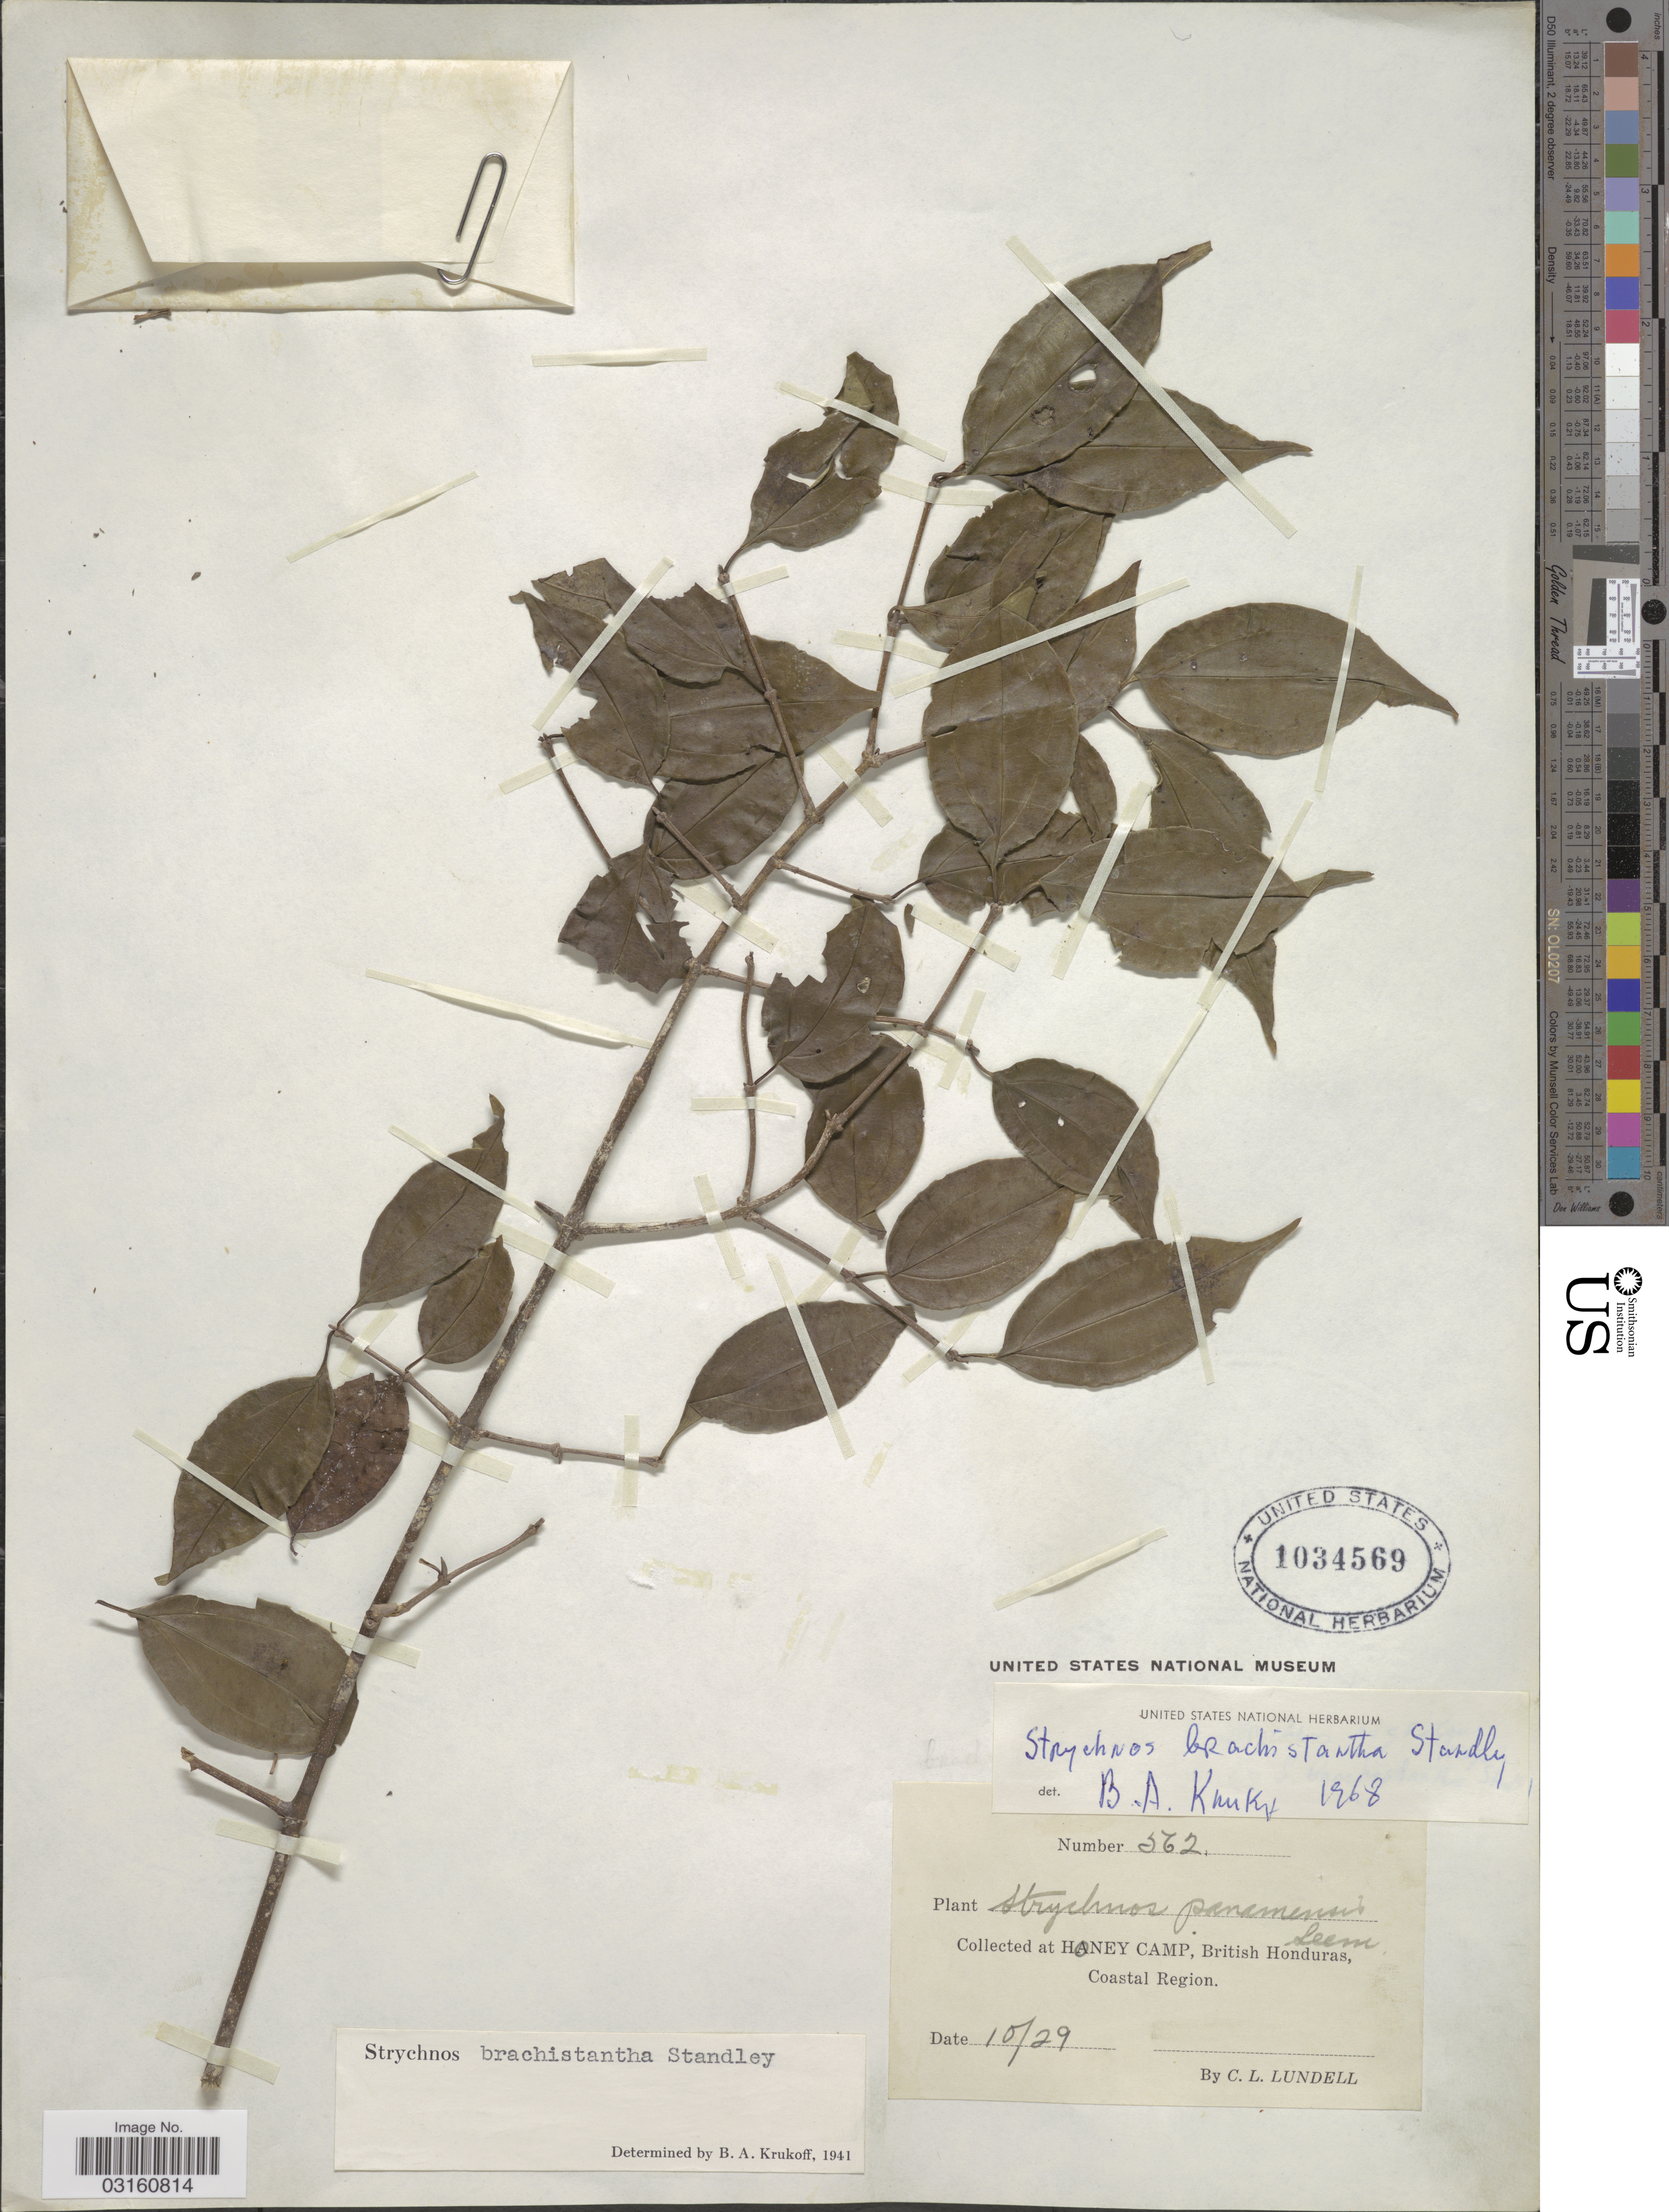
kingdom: Plantae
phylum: Tracheophyta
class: Magnoliopsida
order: Gentianales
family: Loganiaceae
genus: Strychnos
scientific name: Strychnos brachistantha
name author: Standl.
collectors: C. L. Lundell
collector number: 562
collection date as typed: Transcribed d/m/y: /10/29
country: Belize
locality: Honey Camp, British Honduras, Coastal Region.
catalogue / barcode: US 1034569